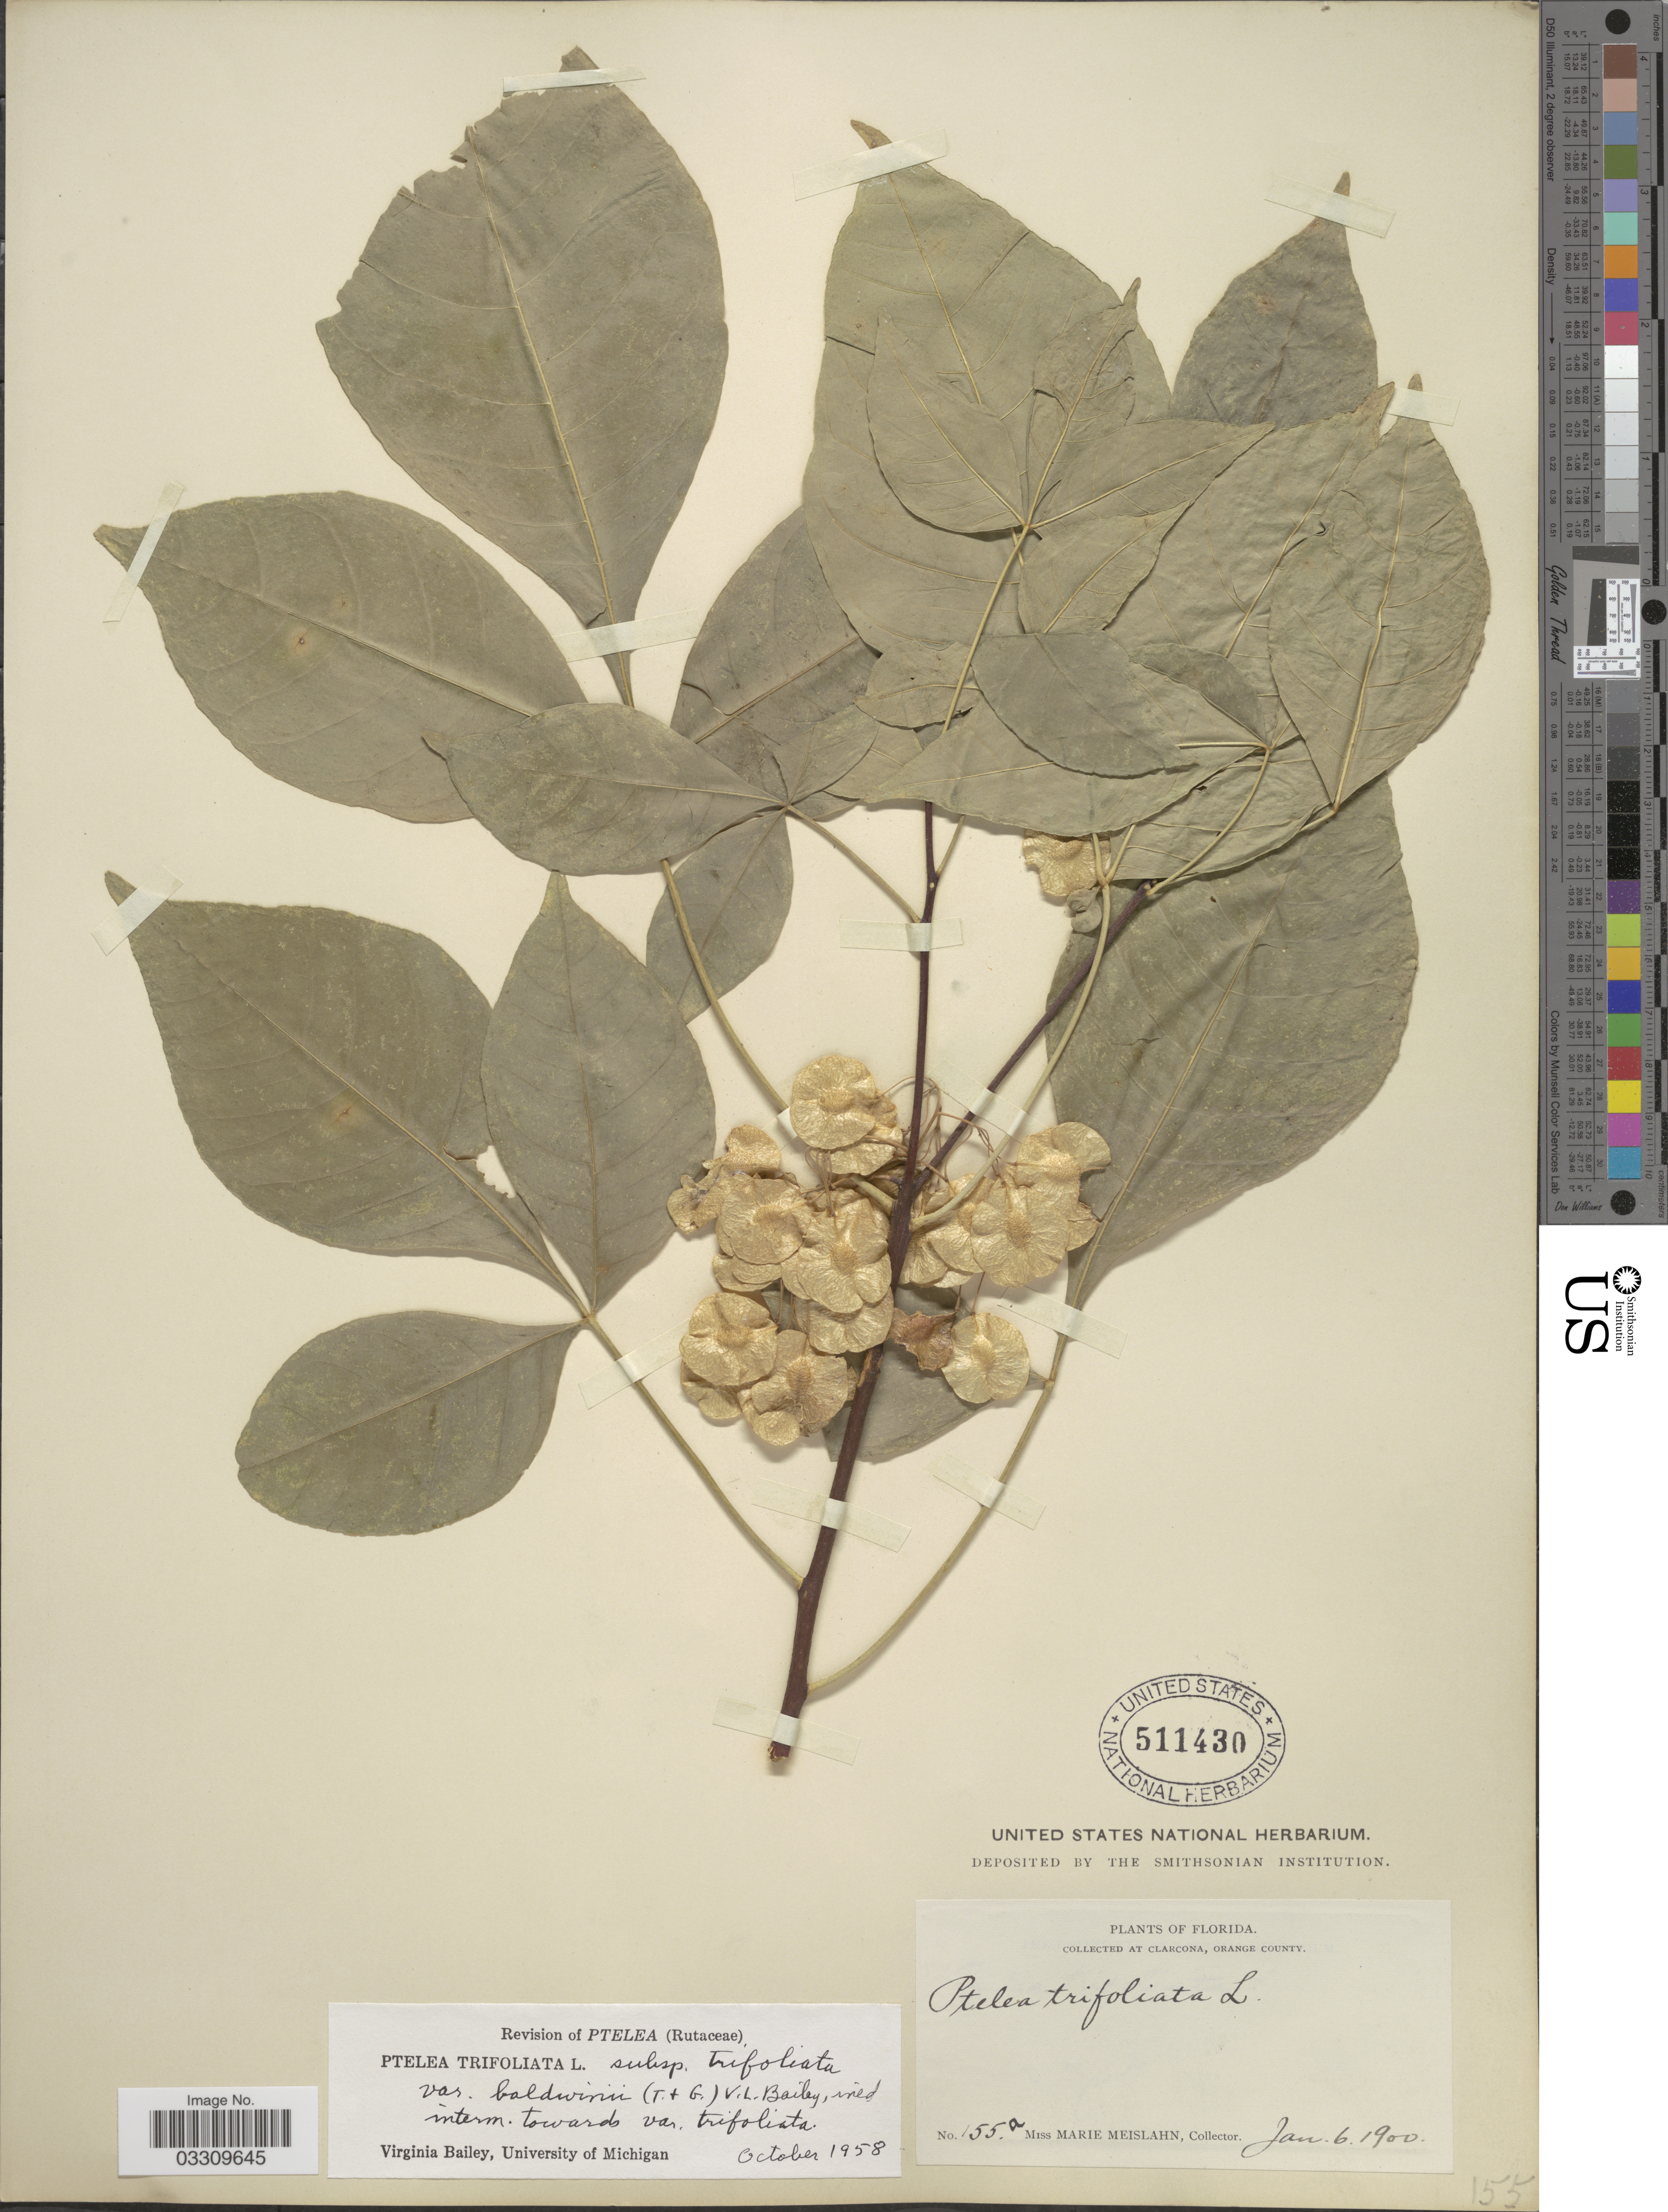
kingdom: Plantae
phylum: Tracheophyta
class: Magnoliopsida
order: Sapindales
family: Rutaceae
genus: Ptelea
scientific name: Ptelea trifoliata var. baldwinii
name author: (Torr. & A. Gray) D.B. Ward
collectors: M. Meislahn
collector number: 155a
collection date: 1900-01-06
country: United States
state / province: Florida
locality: At Clarcona, Orange County.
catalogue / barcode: US 511430